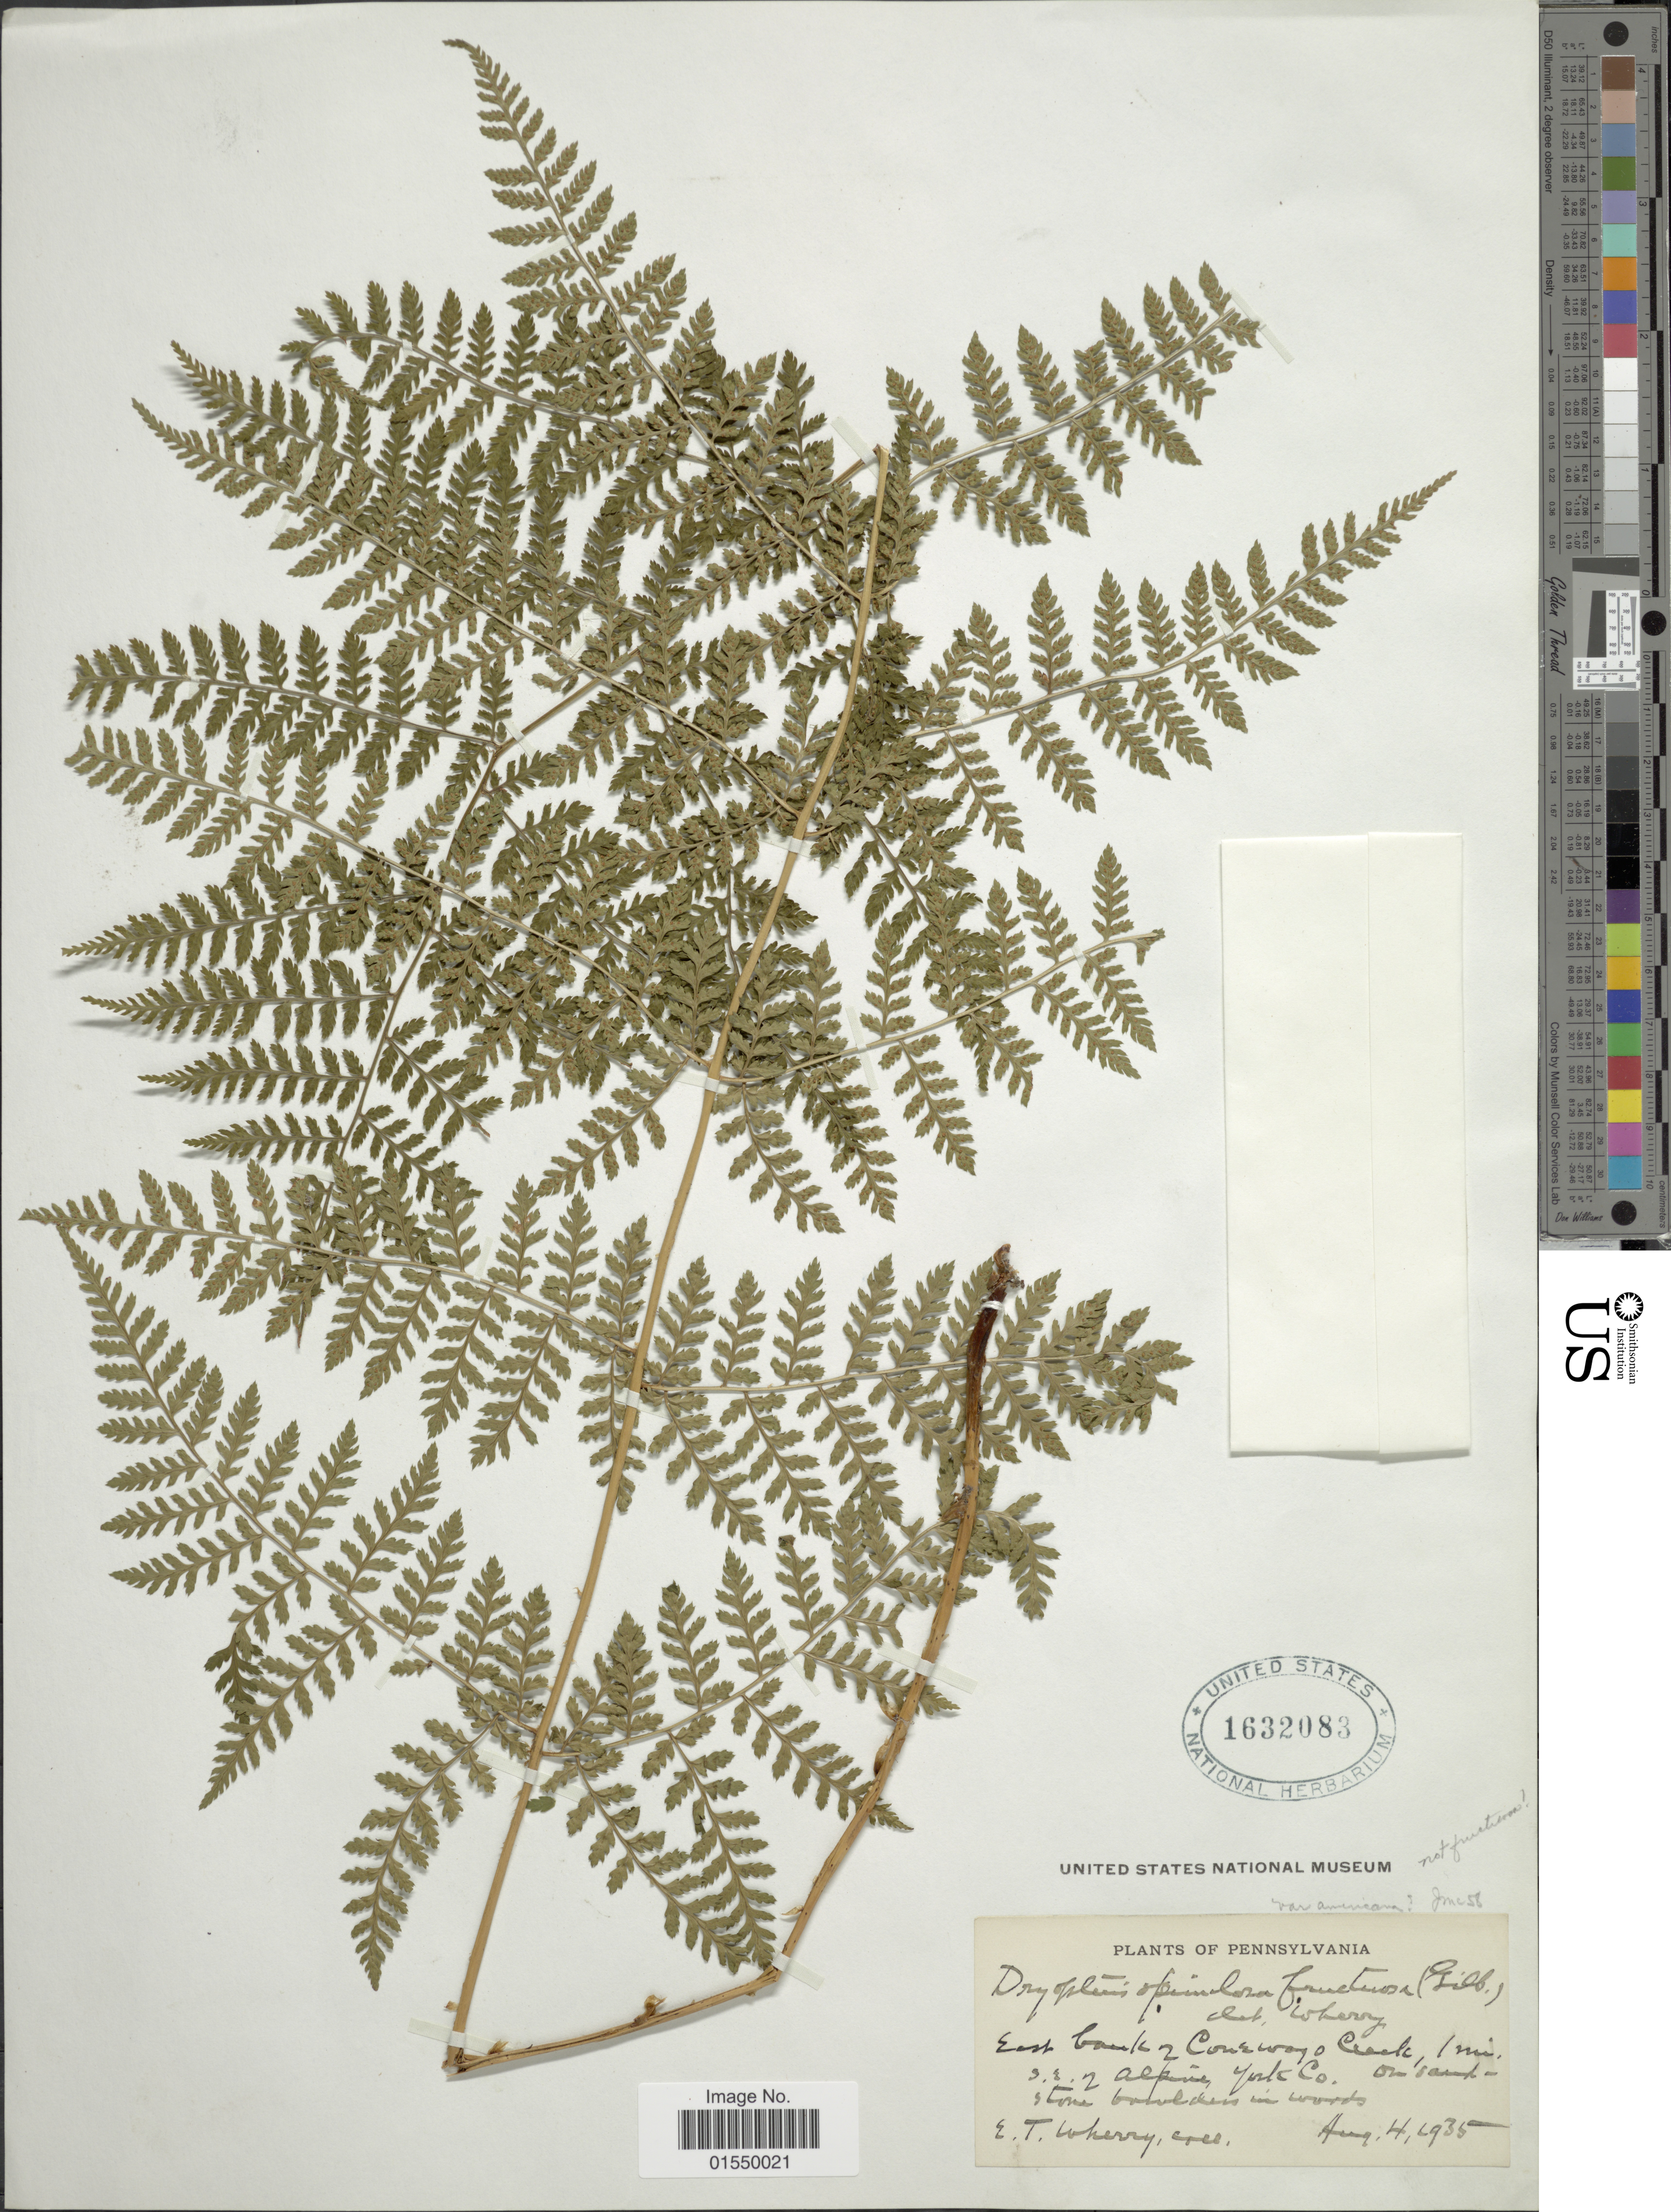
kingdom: Plantae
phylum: Tracheophyta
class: Polypodiopsida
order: Polypodiales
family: Dryopteridaceae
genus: Dryopteris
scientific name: Dryopteris campyloptera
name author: Clarkson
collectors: E. T. Wherry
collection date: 1935-08-04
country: United States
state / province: Pennsylvania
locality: East bank of Conewago Creek, 1 mi. s.e. of Alpine, York Co.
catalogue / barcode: US 1632083